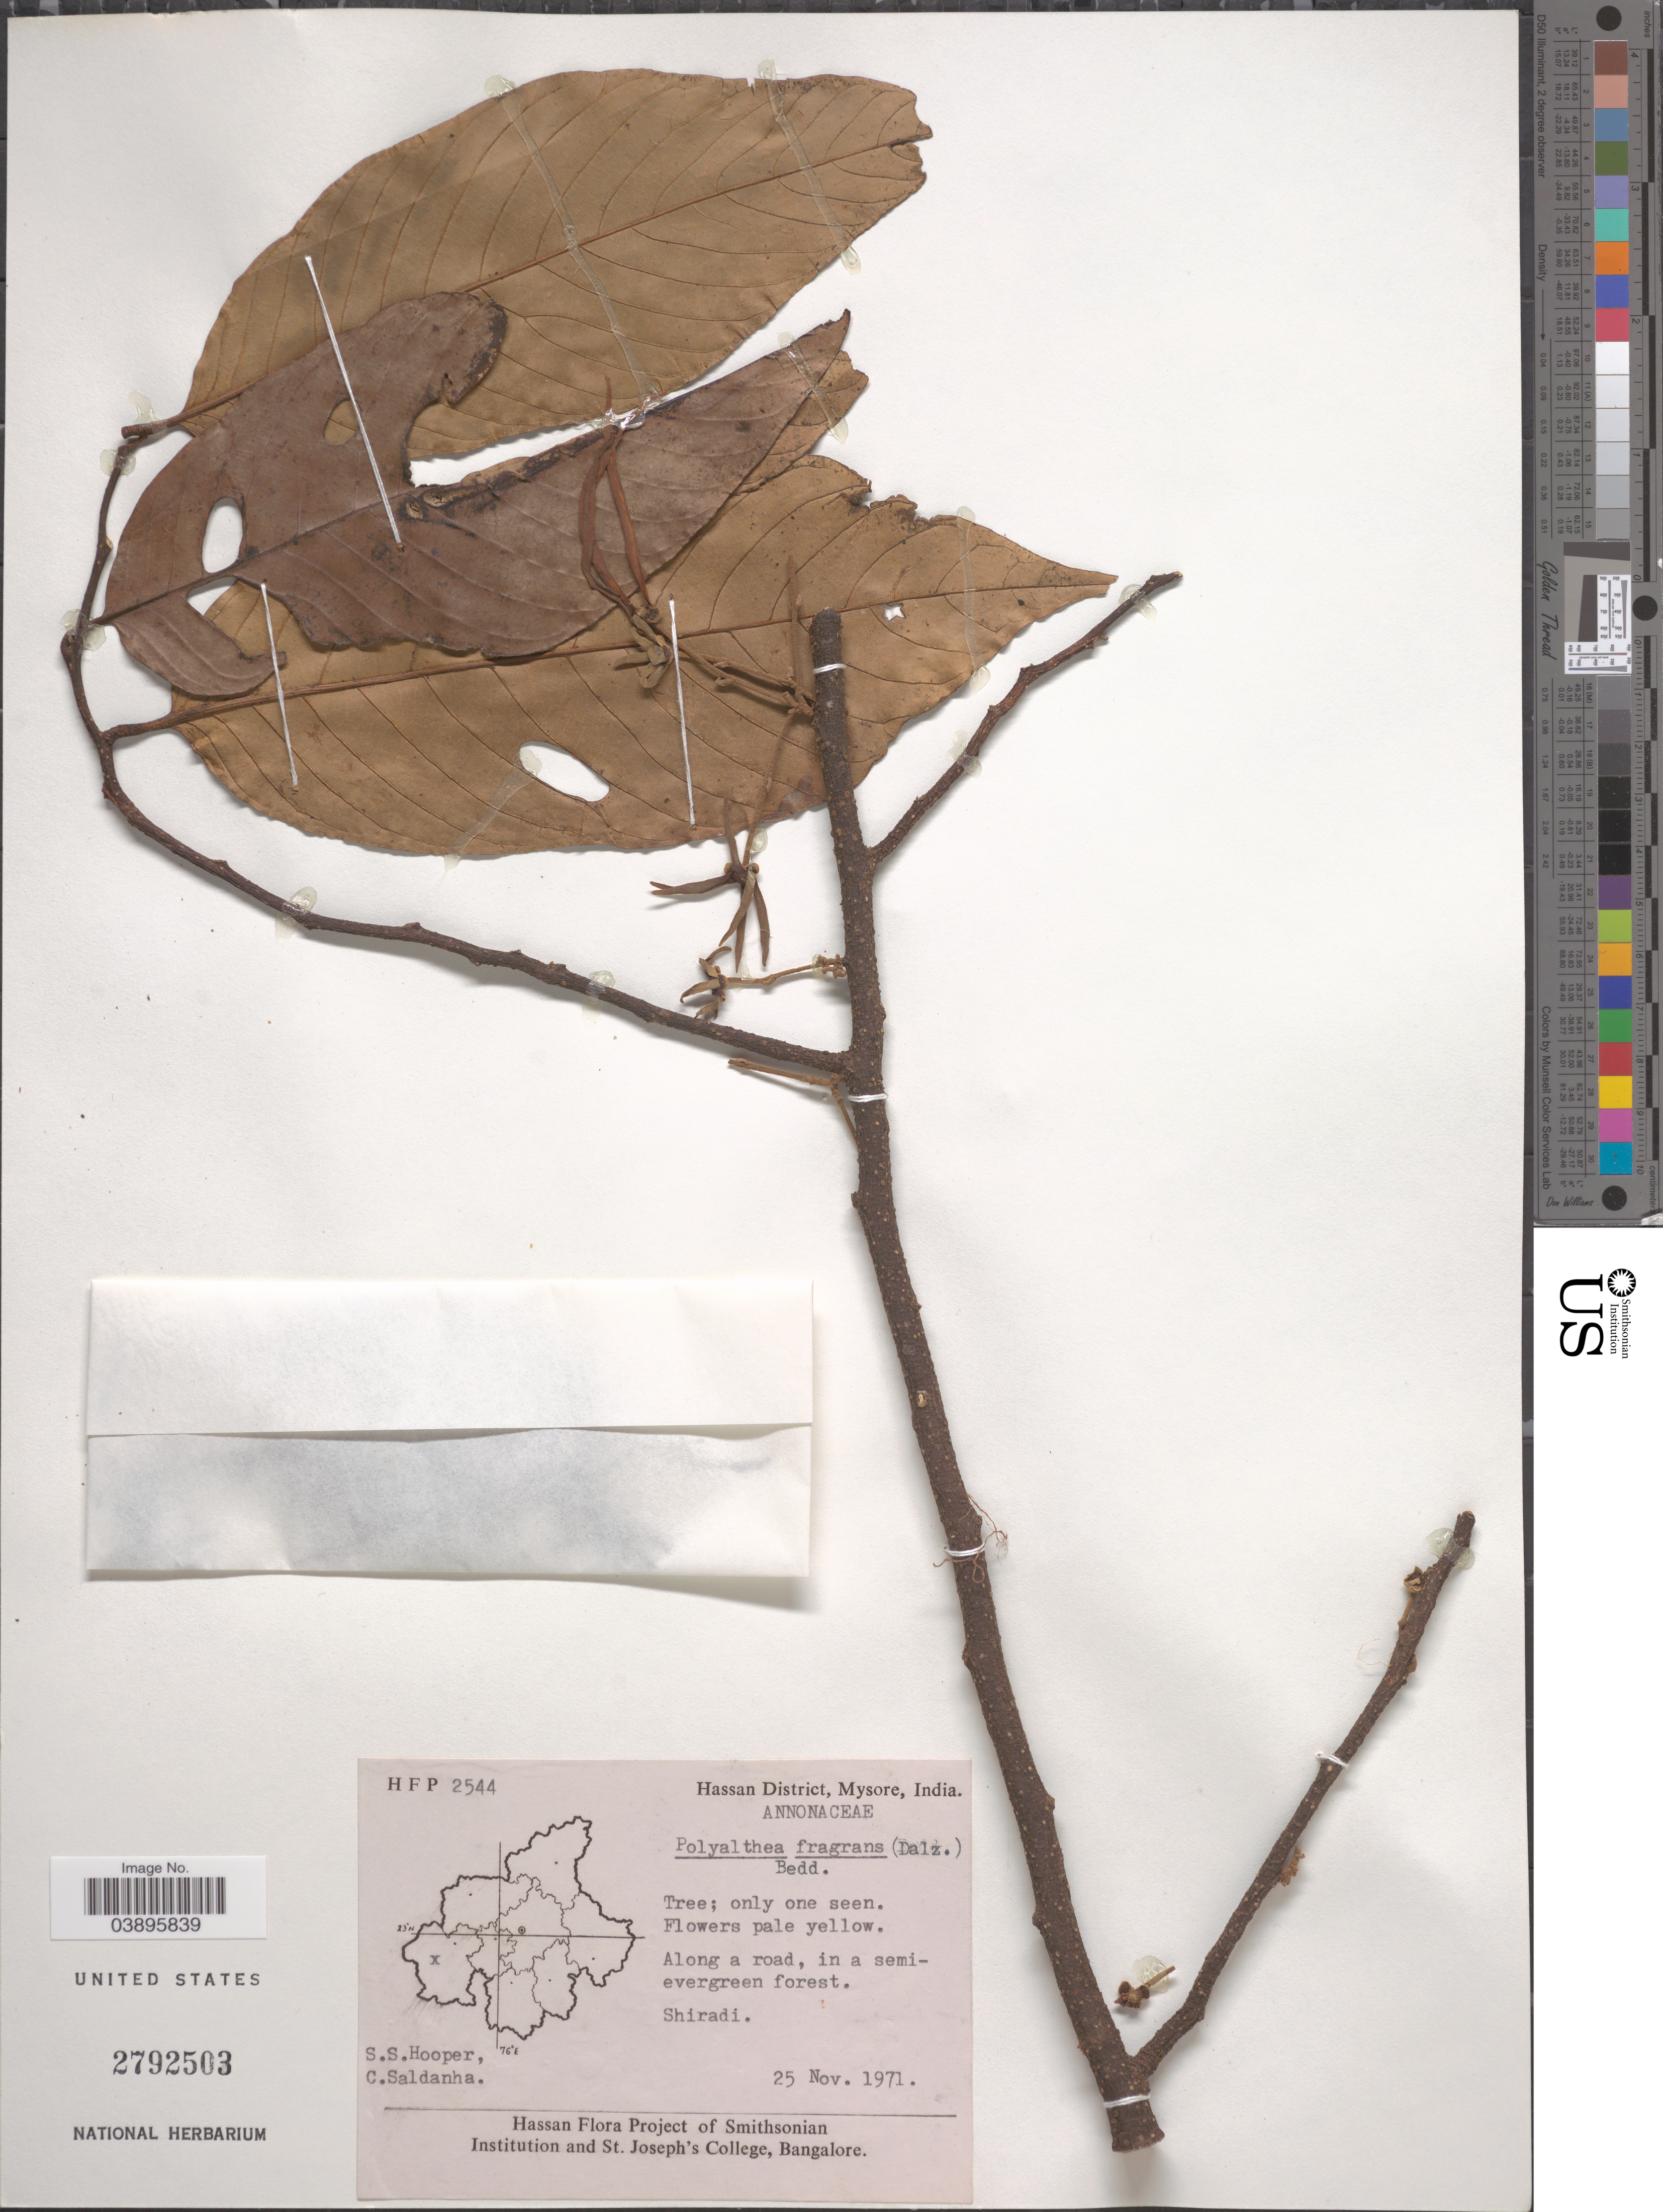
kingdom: Plantae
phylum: Tracheophyta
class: Magnoliopsida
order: Magnoliales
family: Annonaceae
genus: Polyalthia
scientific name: Polyalthia fragrans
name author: (Dalzell) Benth. & Hook. f.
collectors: S. S. Hooper & C. Saldanha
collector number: HFP 2544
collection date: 1971-11-25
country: India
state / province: Karnataka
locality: Hassan District, Mysore. Shiradi.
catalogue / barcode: US 2792503